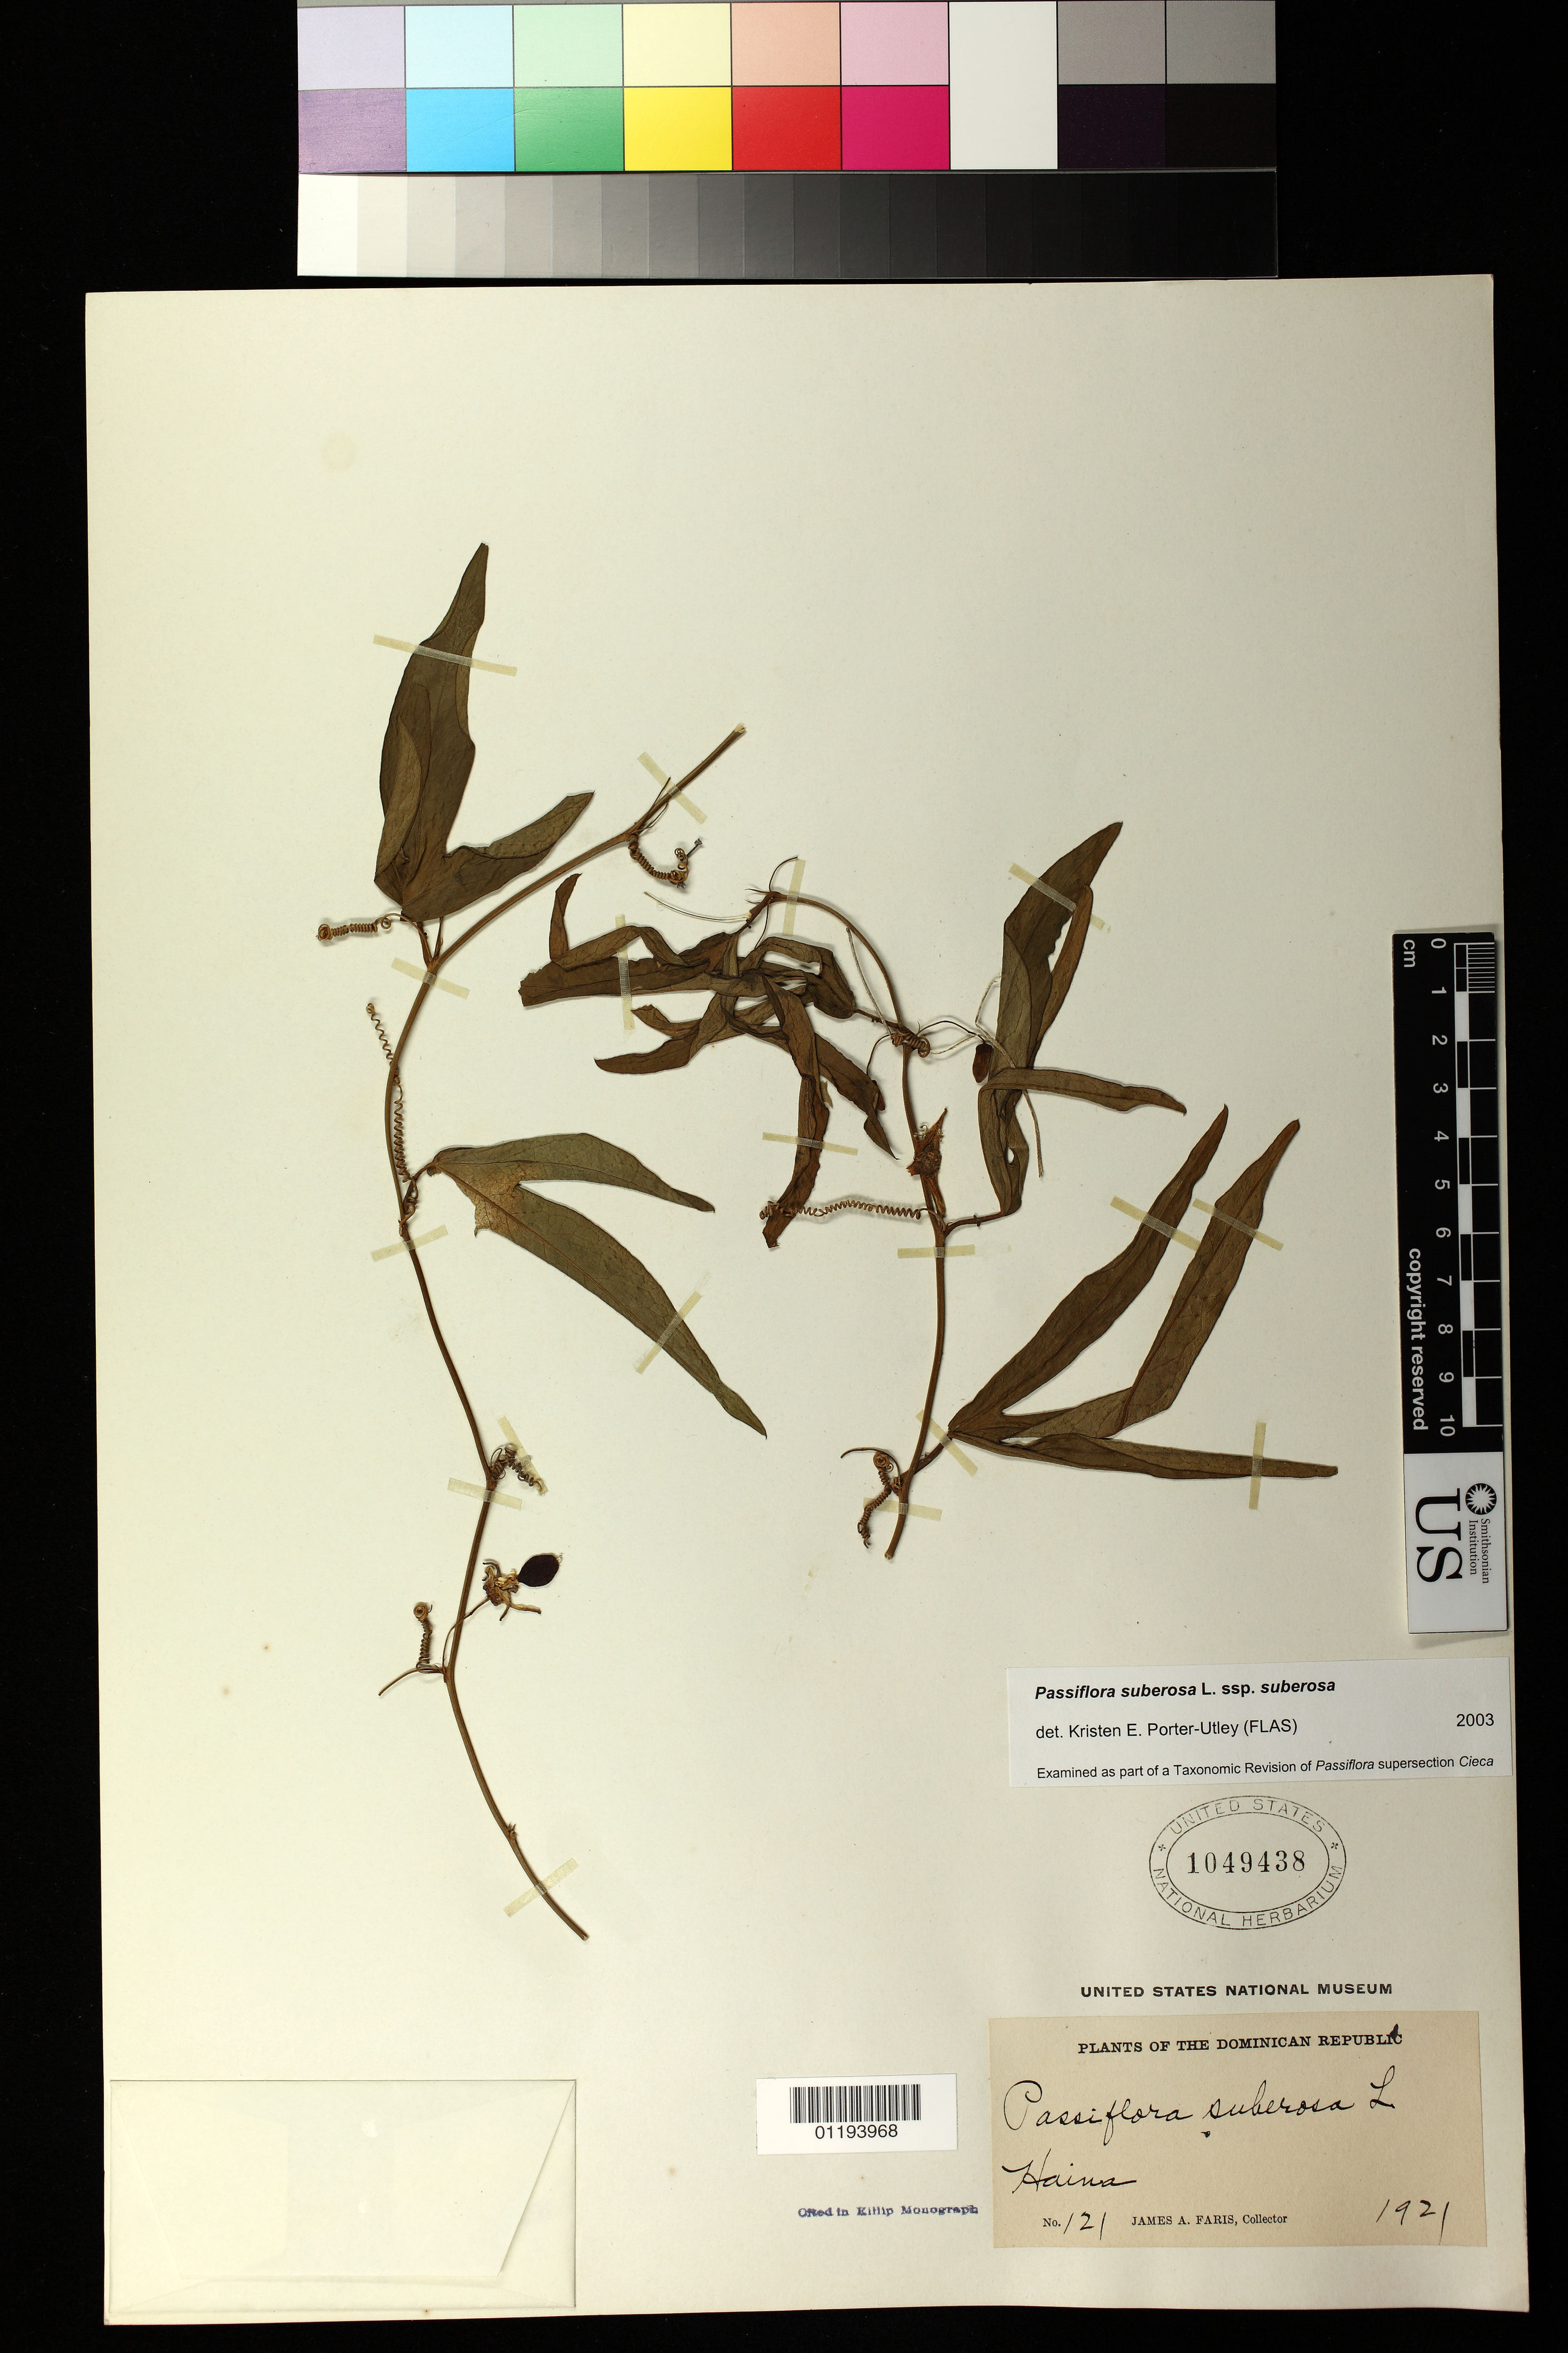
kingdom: Plantae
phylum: Tracheophyta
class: Magnoliopsida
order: Malpighiales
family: Passifloraceae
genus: Passiflora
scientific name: Passiflora suberosa subsp. suberosa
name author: L.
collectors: J. Faris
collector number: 121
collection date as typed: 1921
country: Dominican Republic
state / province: Distrito Nacional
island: Hispaniola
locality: Haina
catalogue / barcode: US 1049438